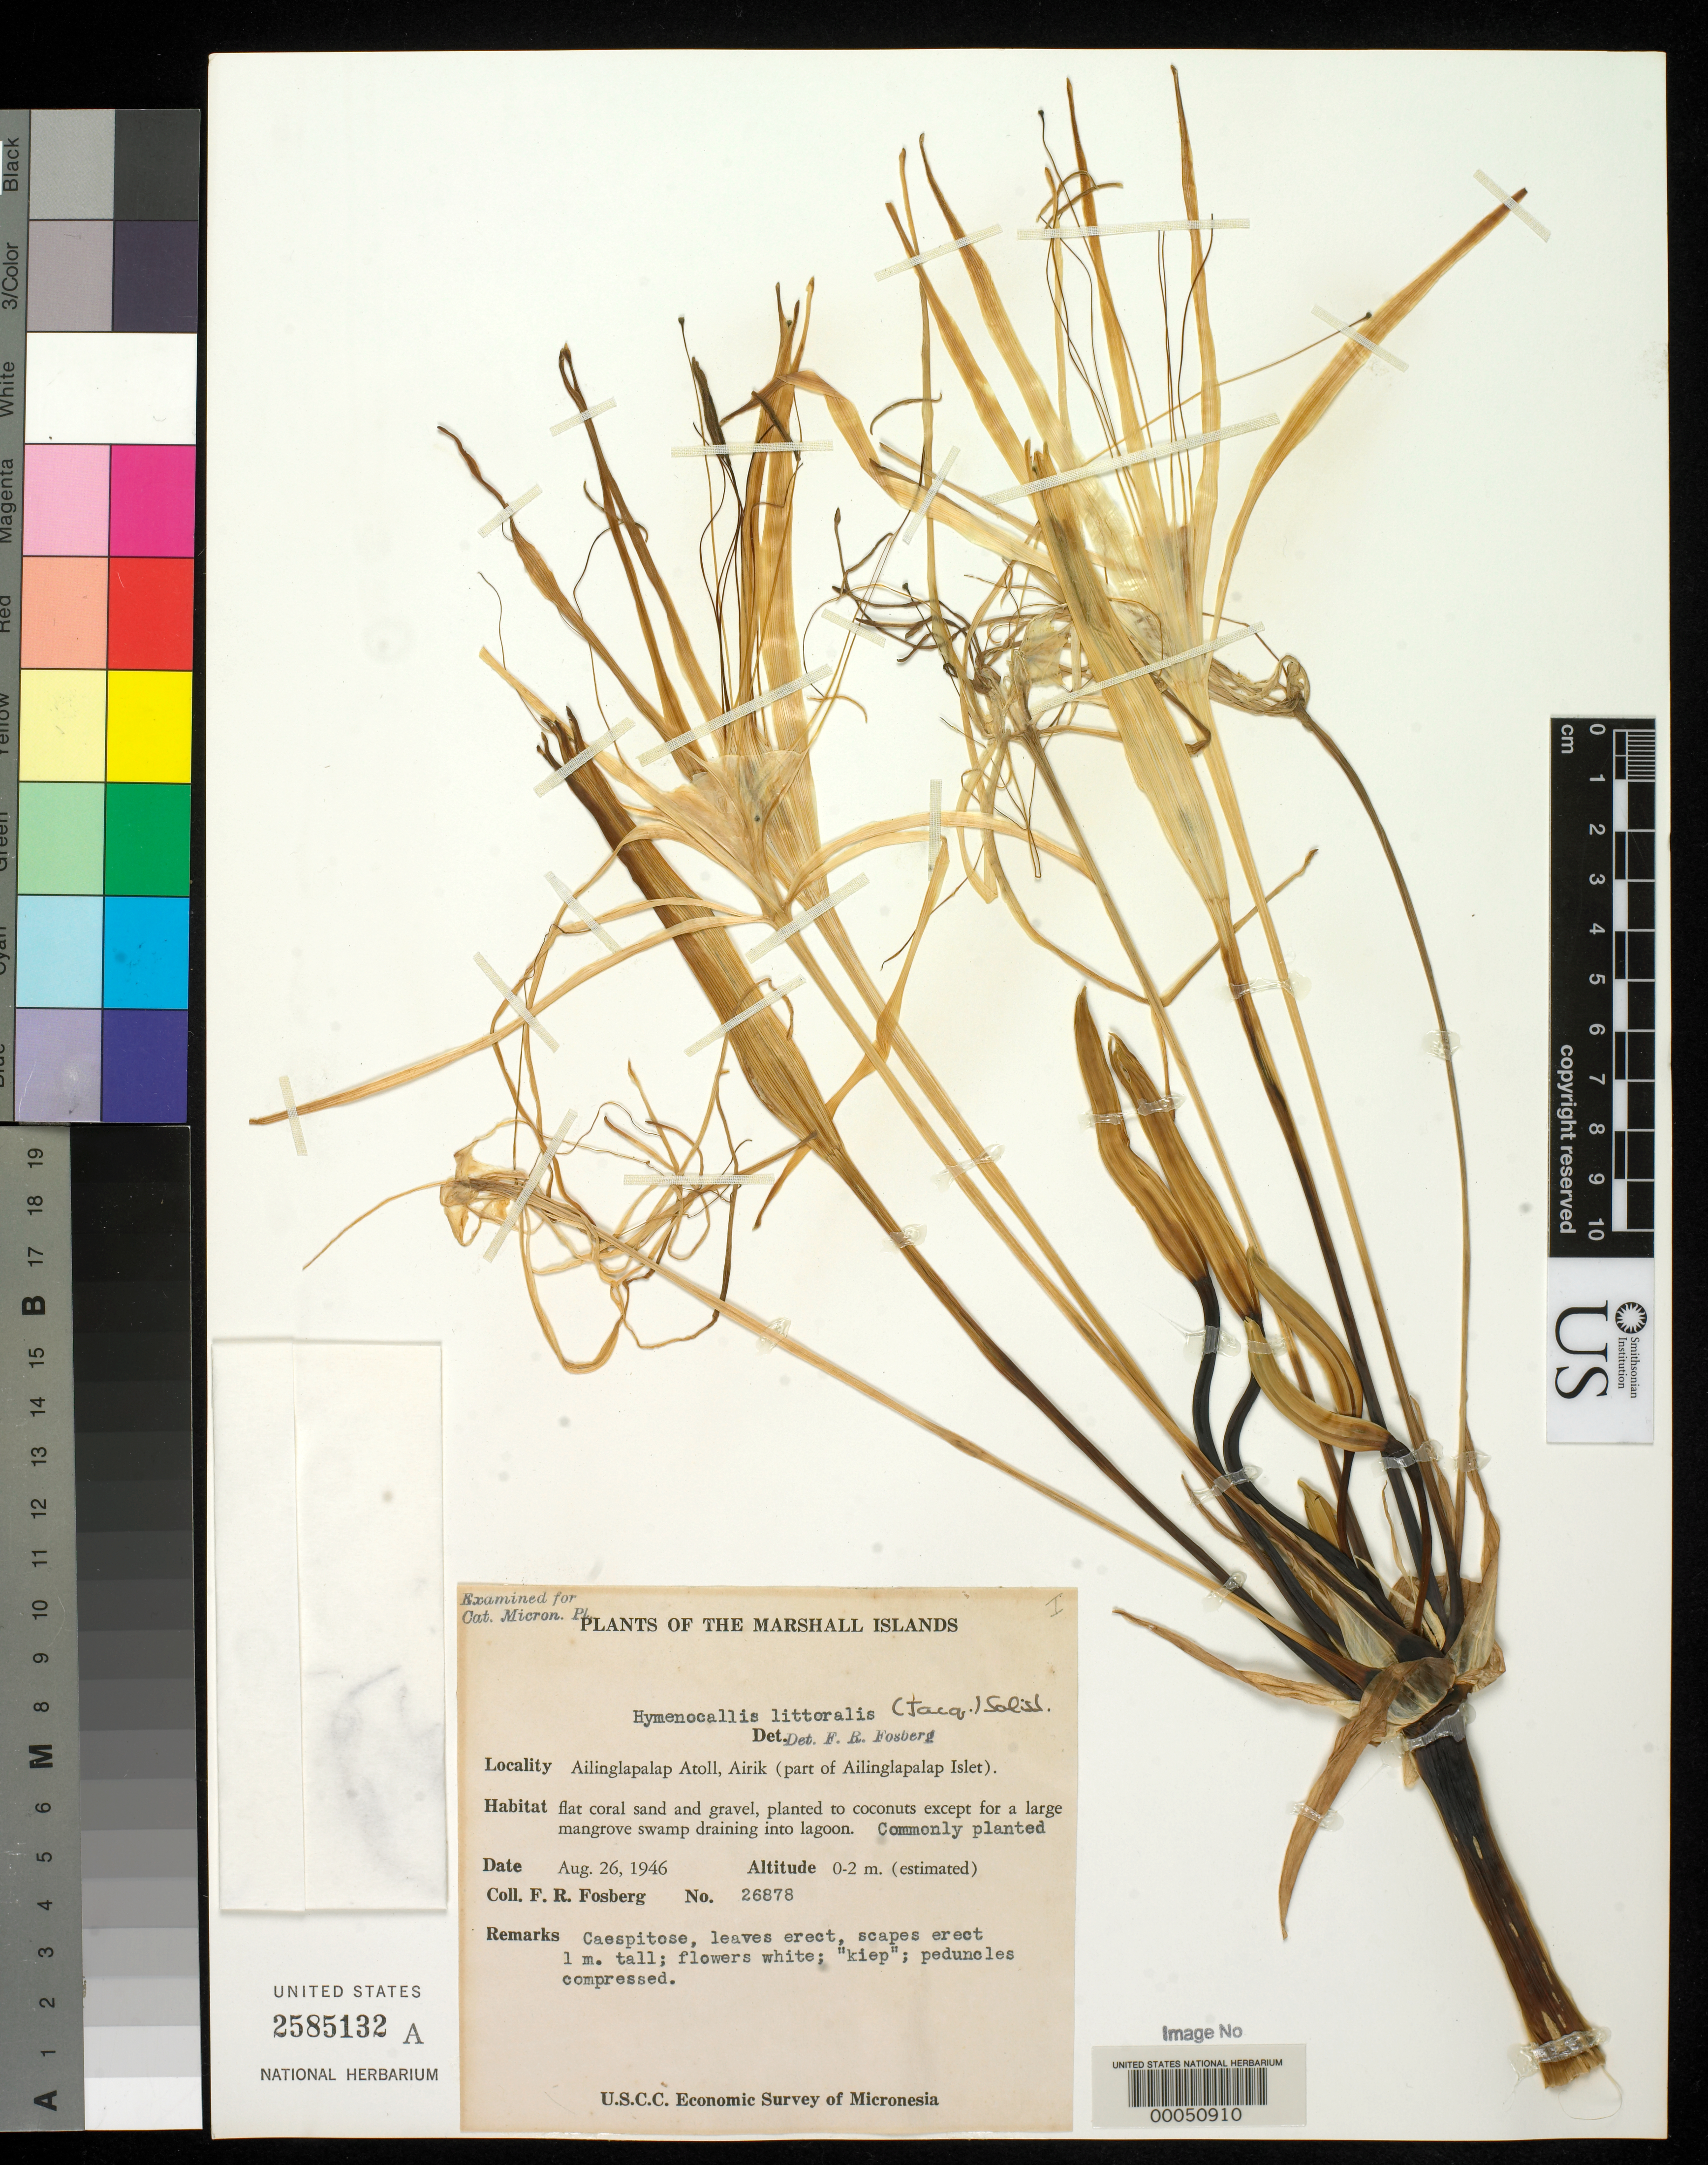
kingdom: Plantae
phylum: Tracheophyta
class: Liliopsida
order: Asparagales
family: Amaryllidaceae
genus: Hymenocallis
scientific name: Hymenocallis littoralis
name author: (Jacq.) Salisb.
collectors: F. R. Fosberg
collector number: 26878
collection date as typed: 26 Aug 1946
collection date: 1946-08-26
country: Marshall Islands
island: Ailinglaplap [Ailinglapalap] Atoll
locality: Ailinglaplap Islet, Airik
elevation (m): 0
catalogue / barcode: US 2585132A